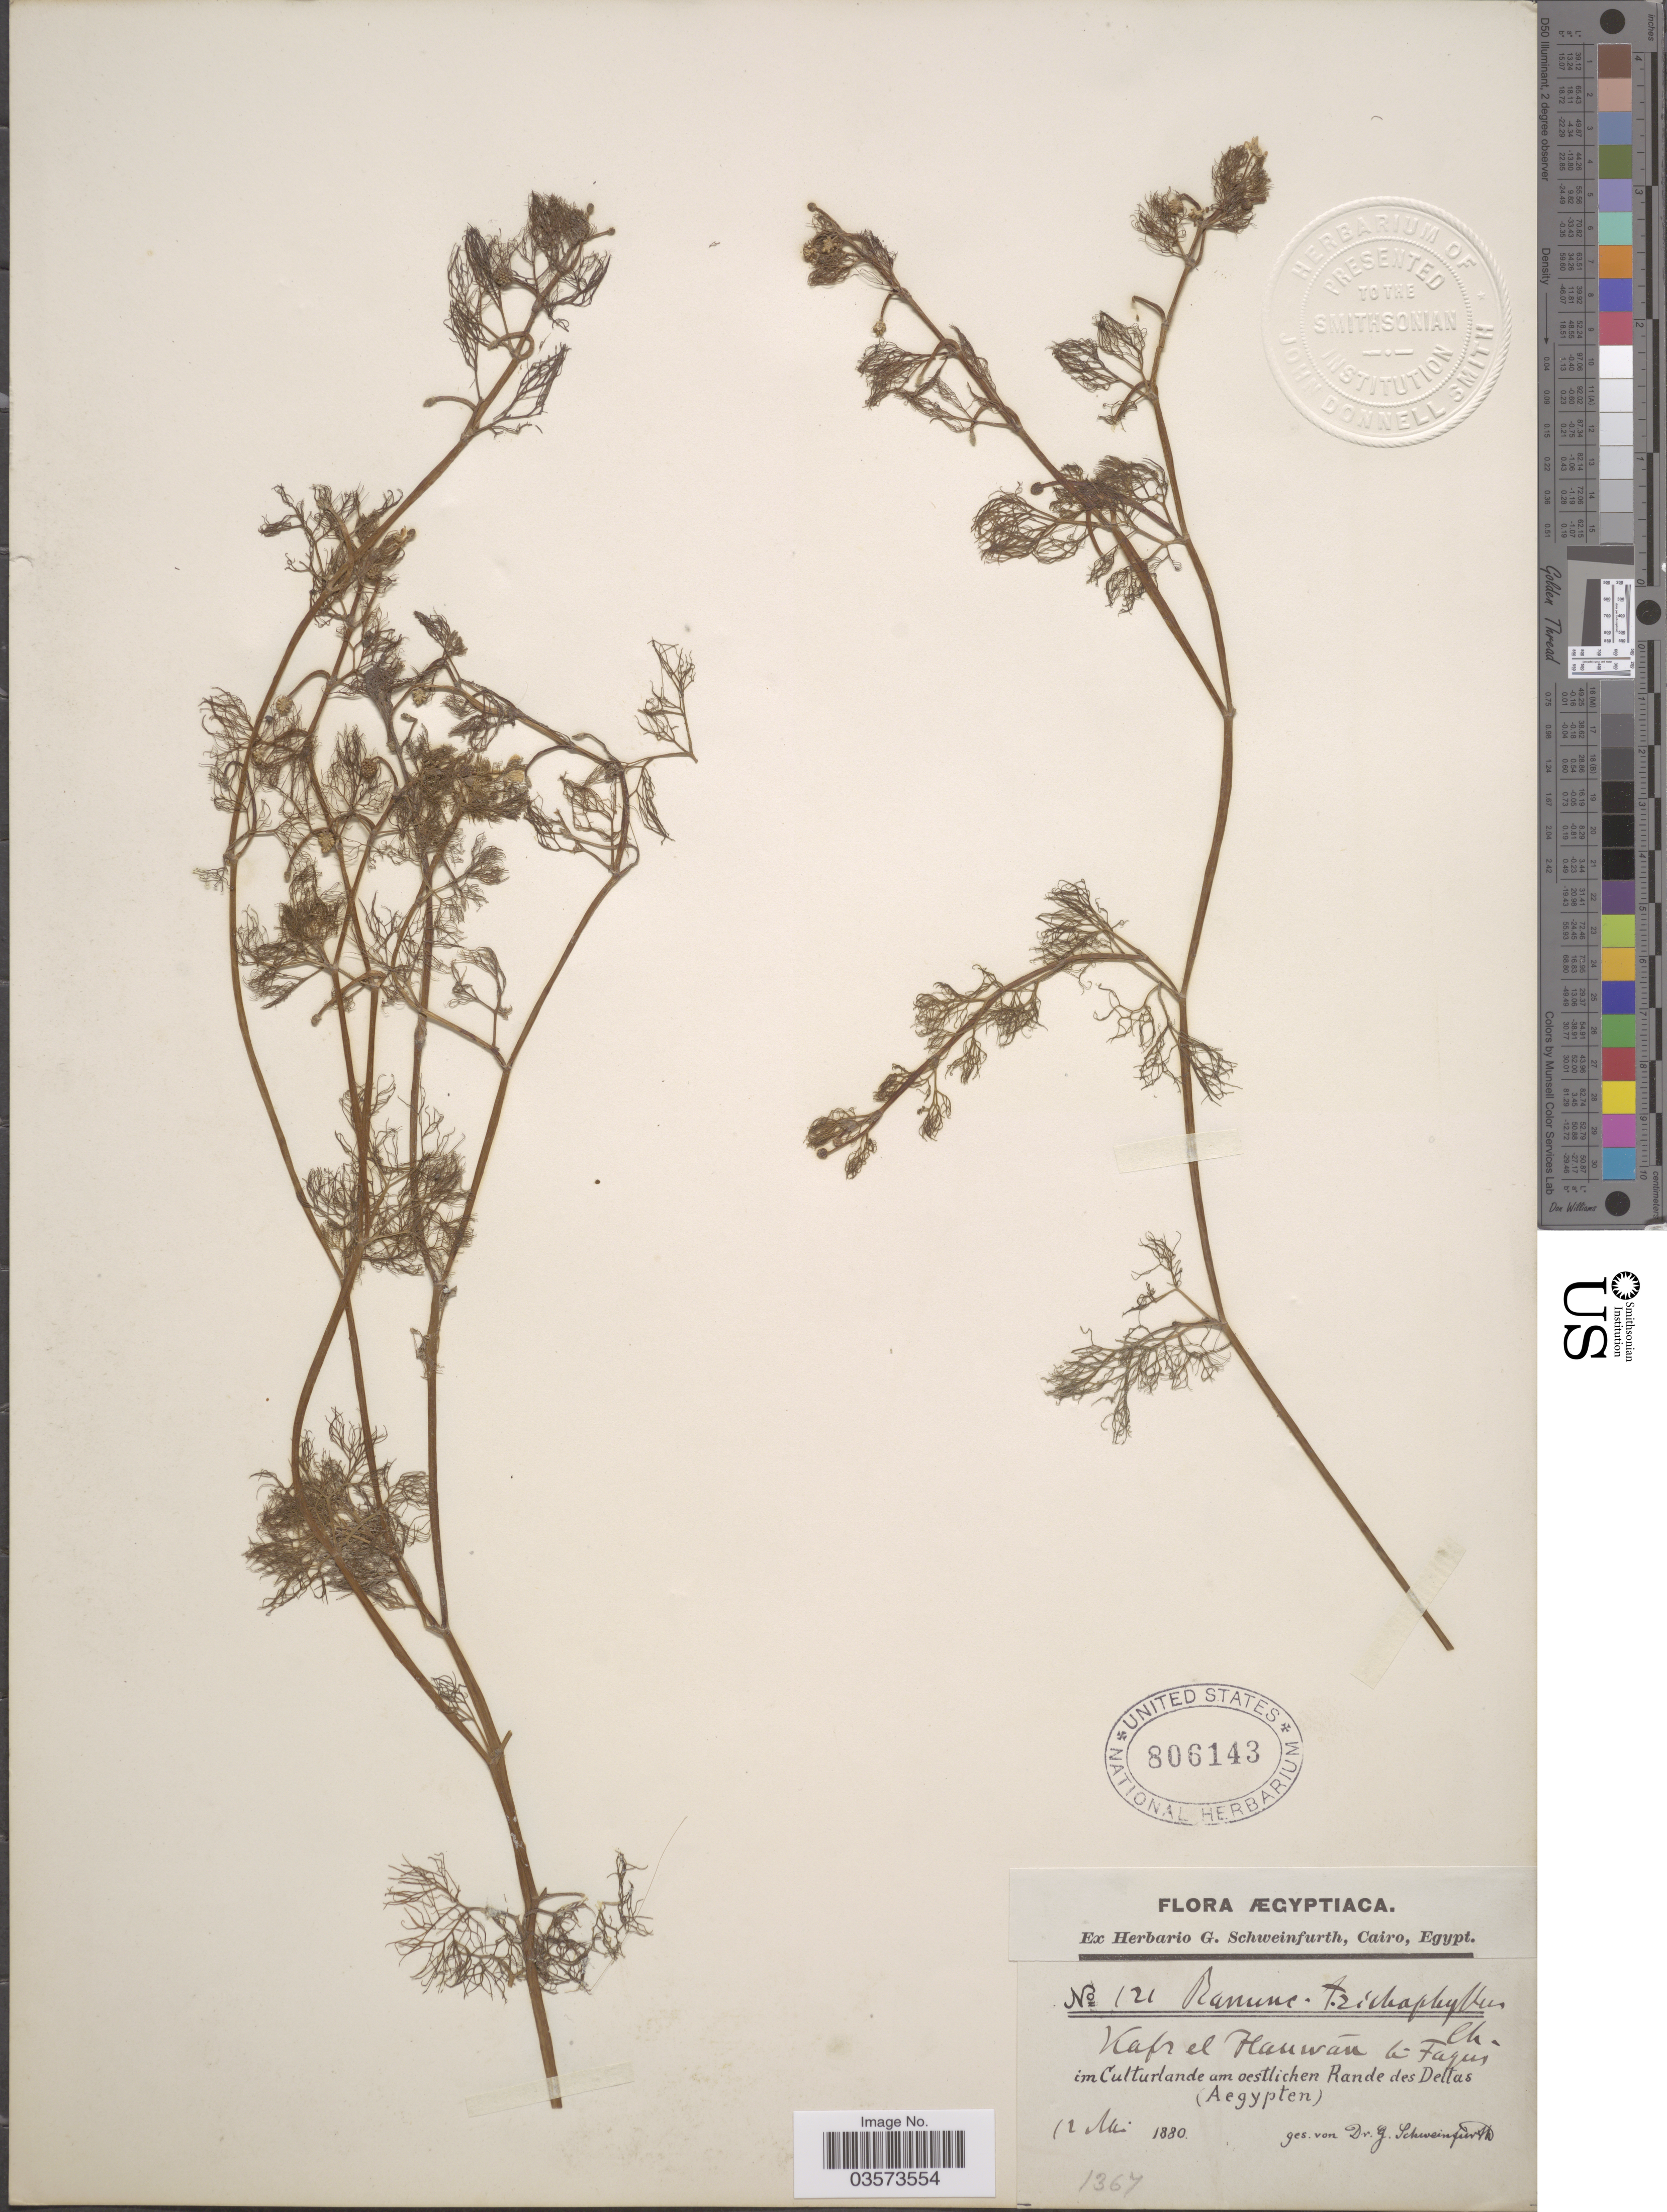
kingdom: Plantae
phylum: Tracheophyta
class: Magnoliopsida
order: Ranunculales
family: Ranunculaceae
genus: Ranunculus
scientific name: Ranunculus trichophyllus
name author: Chaix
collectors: G. A. Schweinfurth (herbarium)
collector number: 121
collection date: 1880-05-12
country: Egypt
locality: Ægyptiaca. Im Culturlande am oestlichen Rande des Deltas (Aegypten).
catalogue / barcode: US 806143